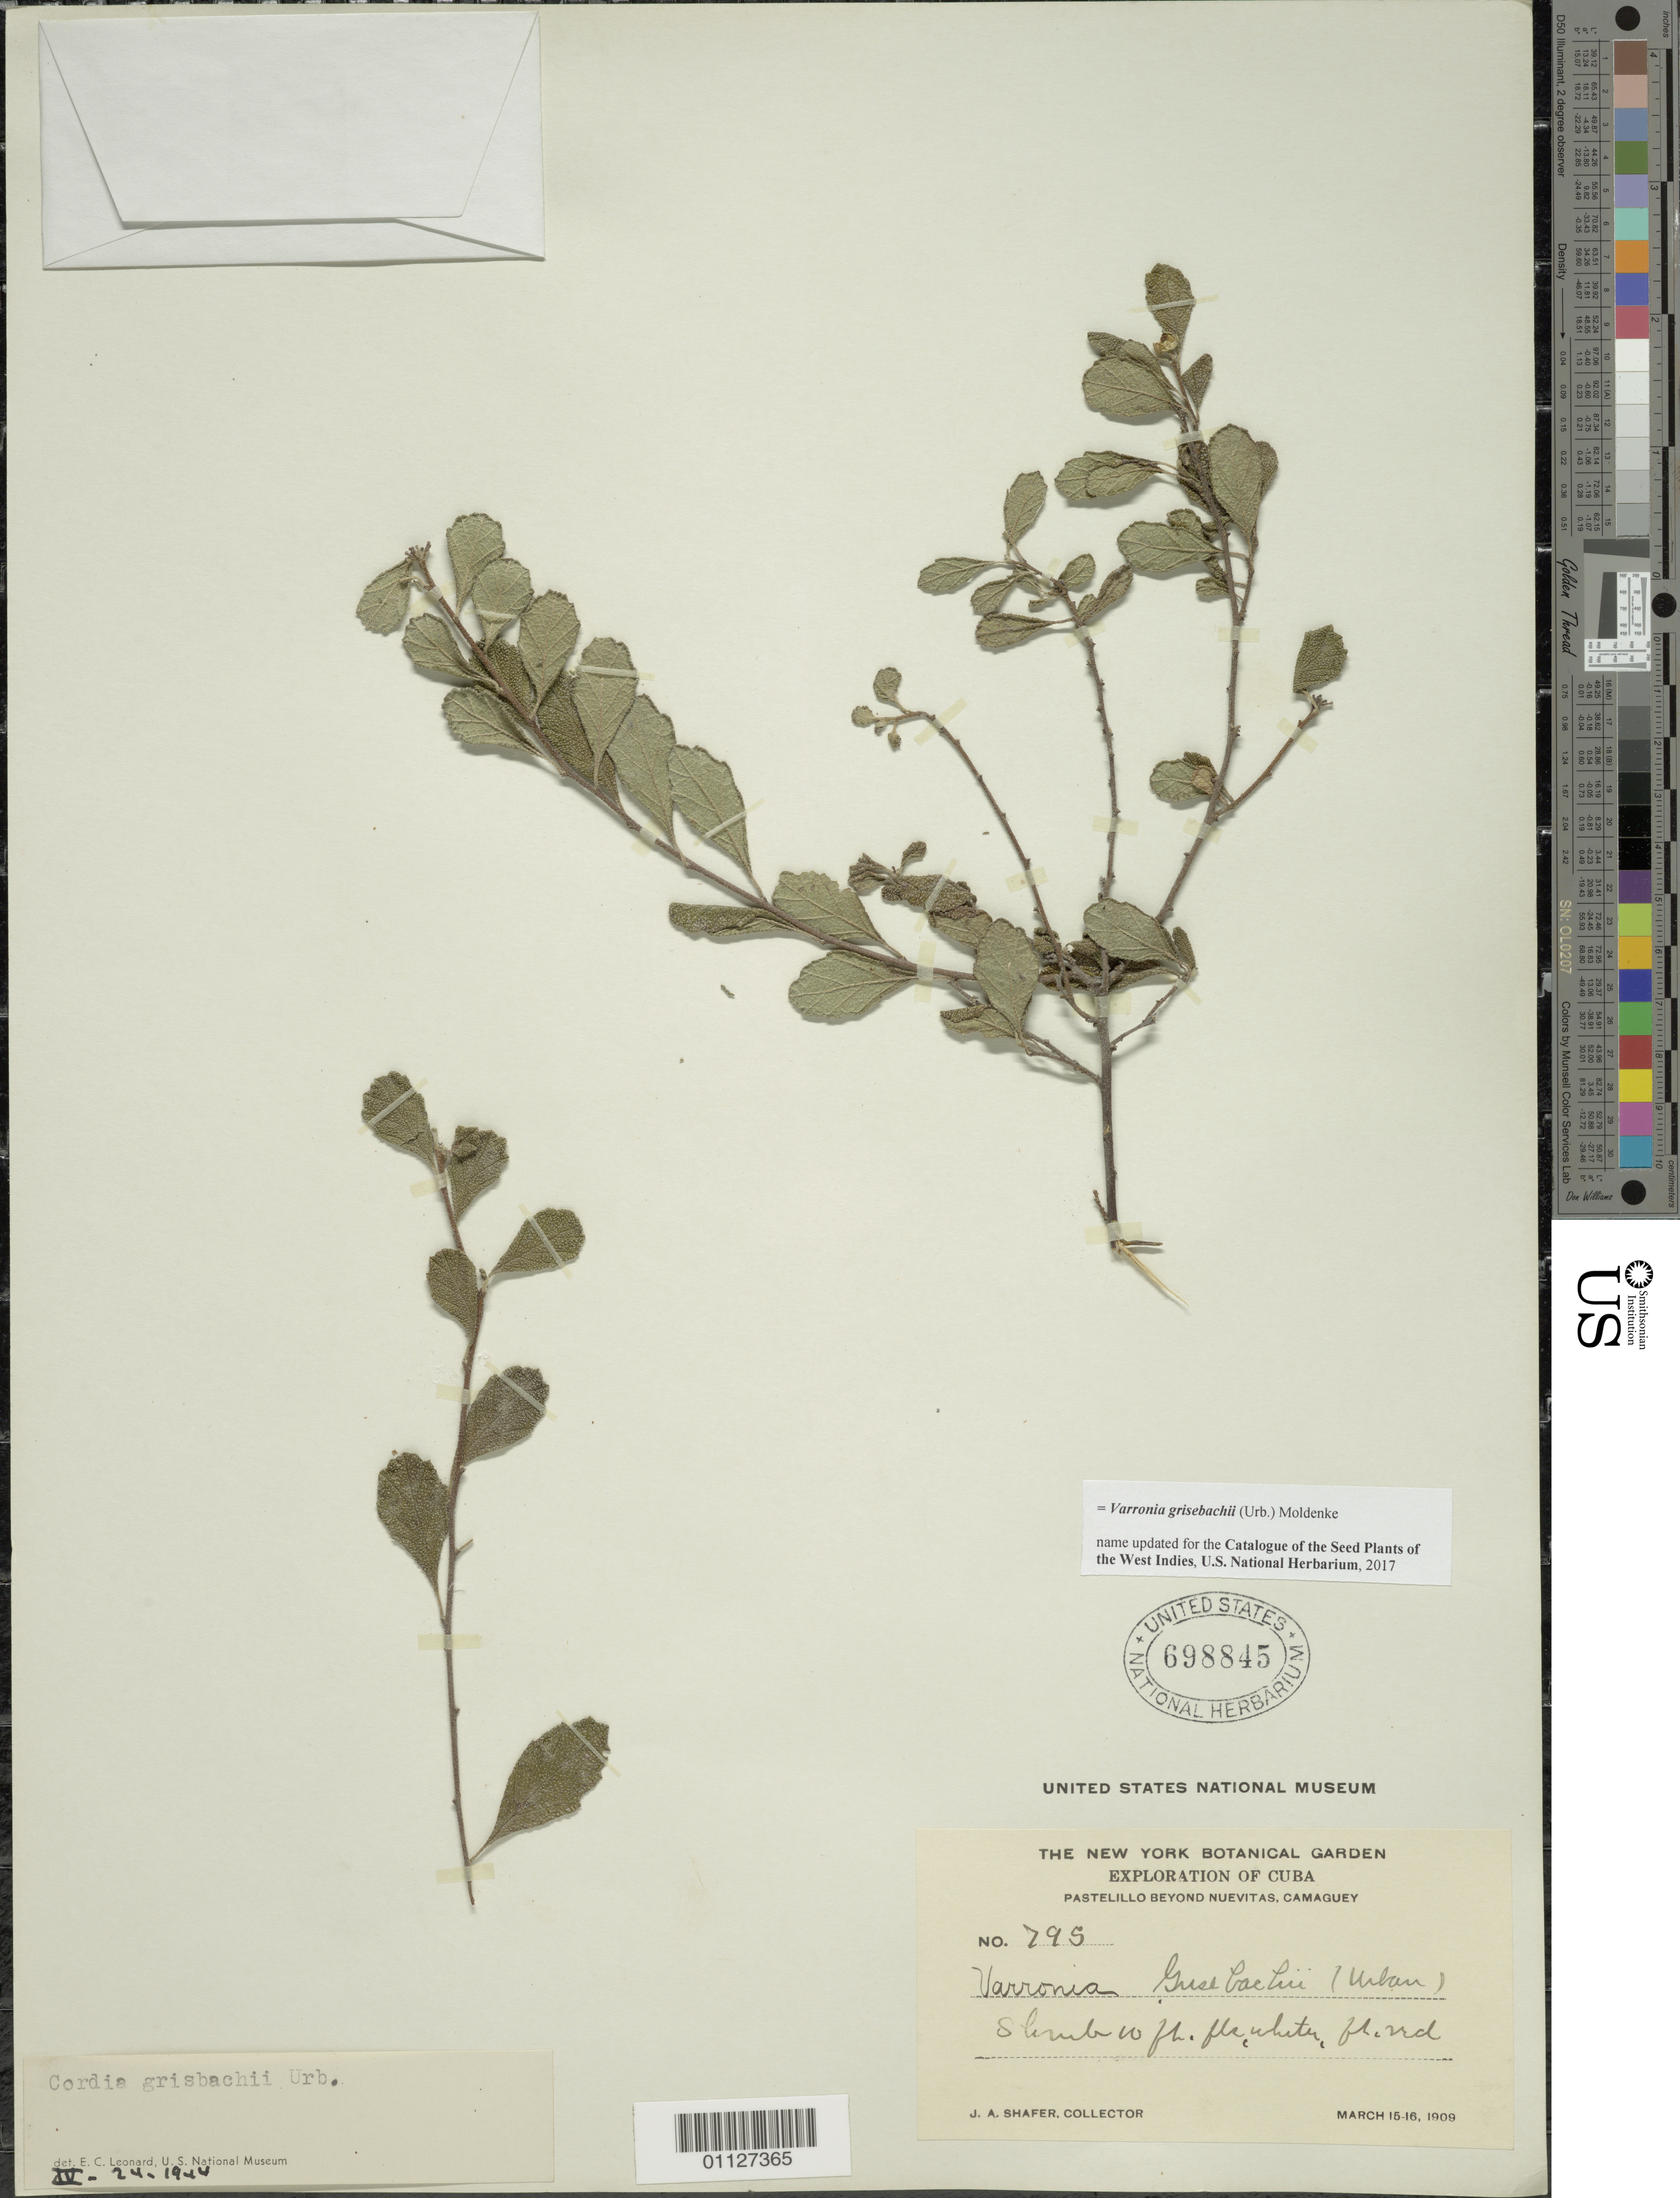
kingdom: Plantae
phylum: Tracheophyta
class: Magnoliopsida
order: Boraginales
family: Cordiaceae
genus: Varronia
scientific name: Varronia grisebachii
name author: (Urb.) Moldenke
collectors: J. A. Shafer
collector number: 795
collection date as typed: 15 Mar 1909 to 16 Mar 1909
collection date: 1909-03-15/1909-03-16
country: Cuba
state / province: Camagüey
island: Cuba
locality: Pastelillo beyond Nuevitas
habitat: pastelillo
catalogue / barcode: US 698845